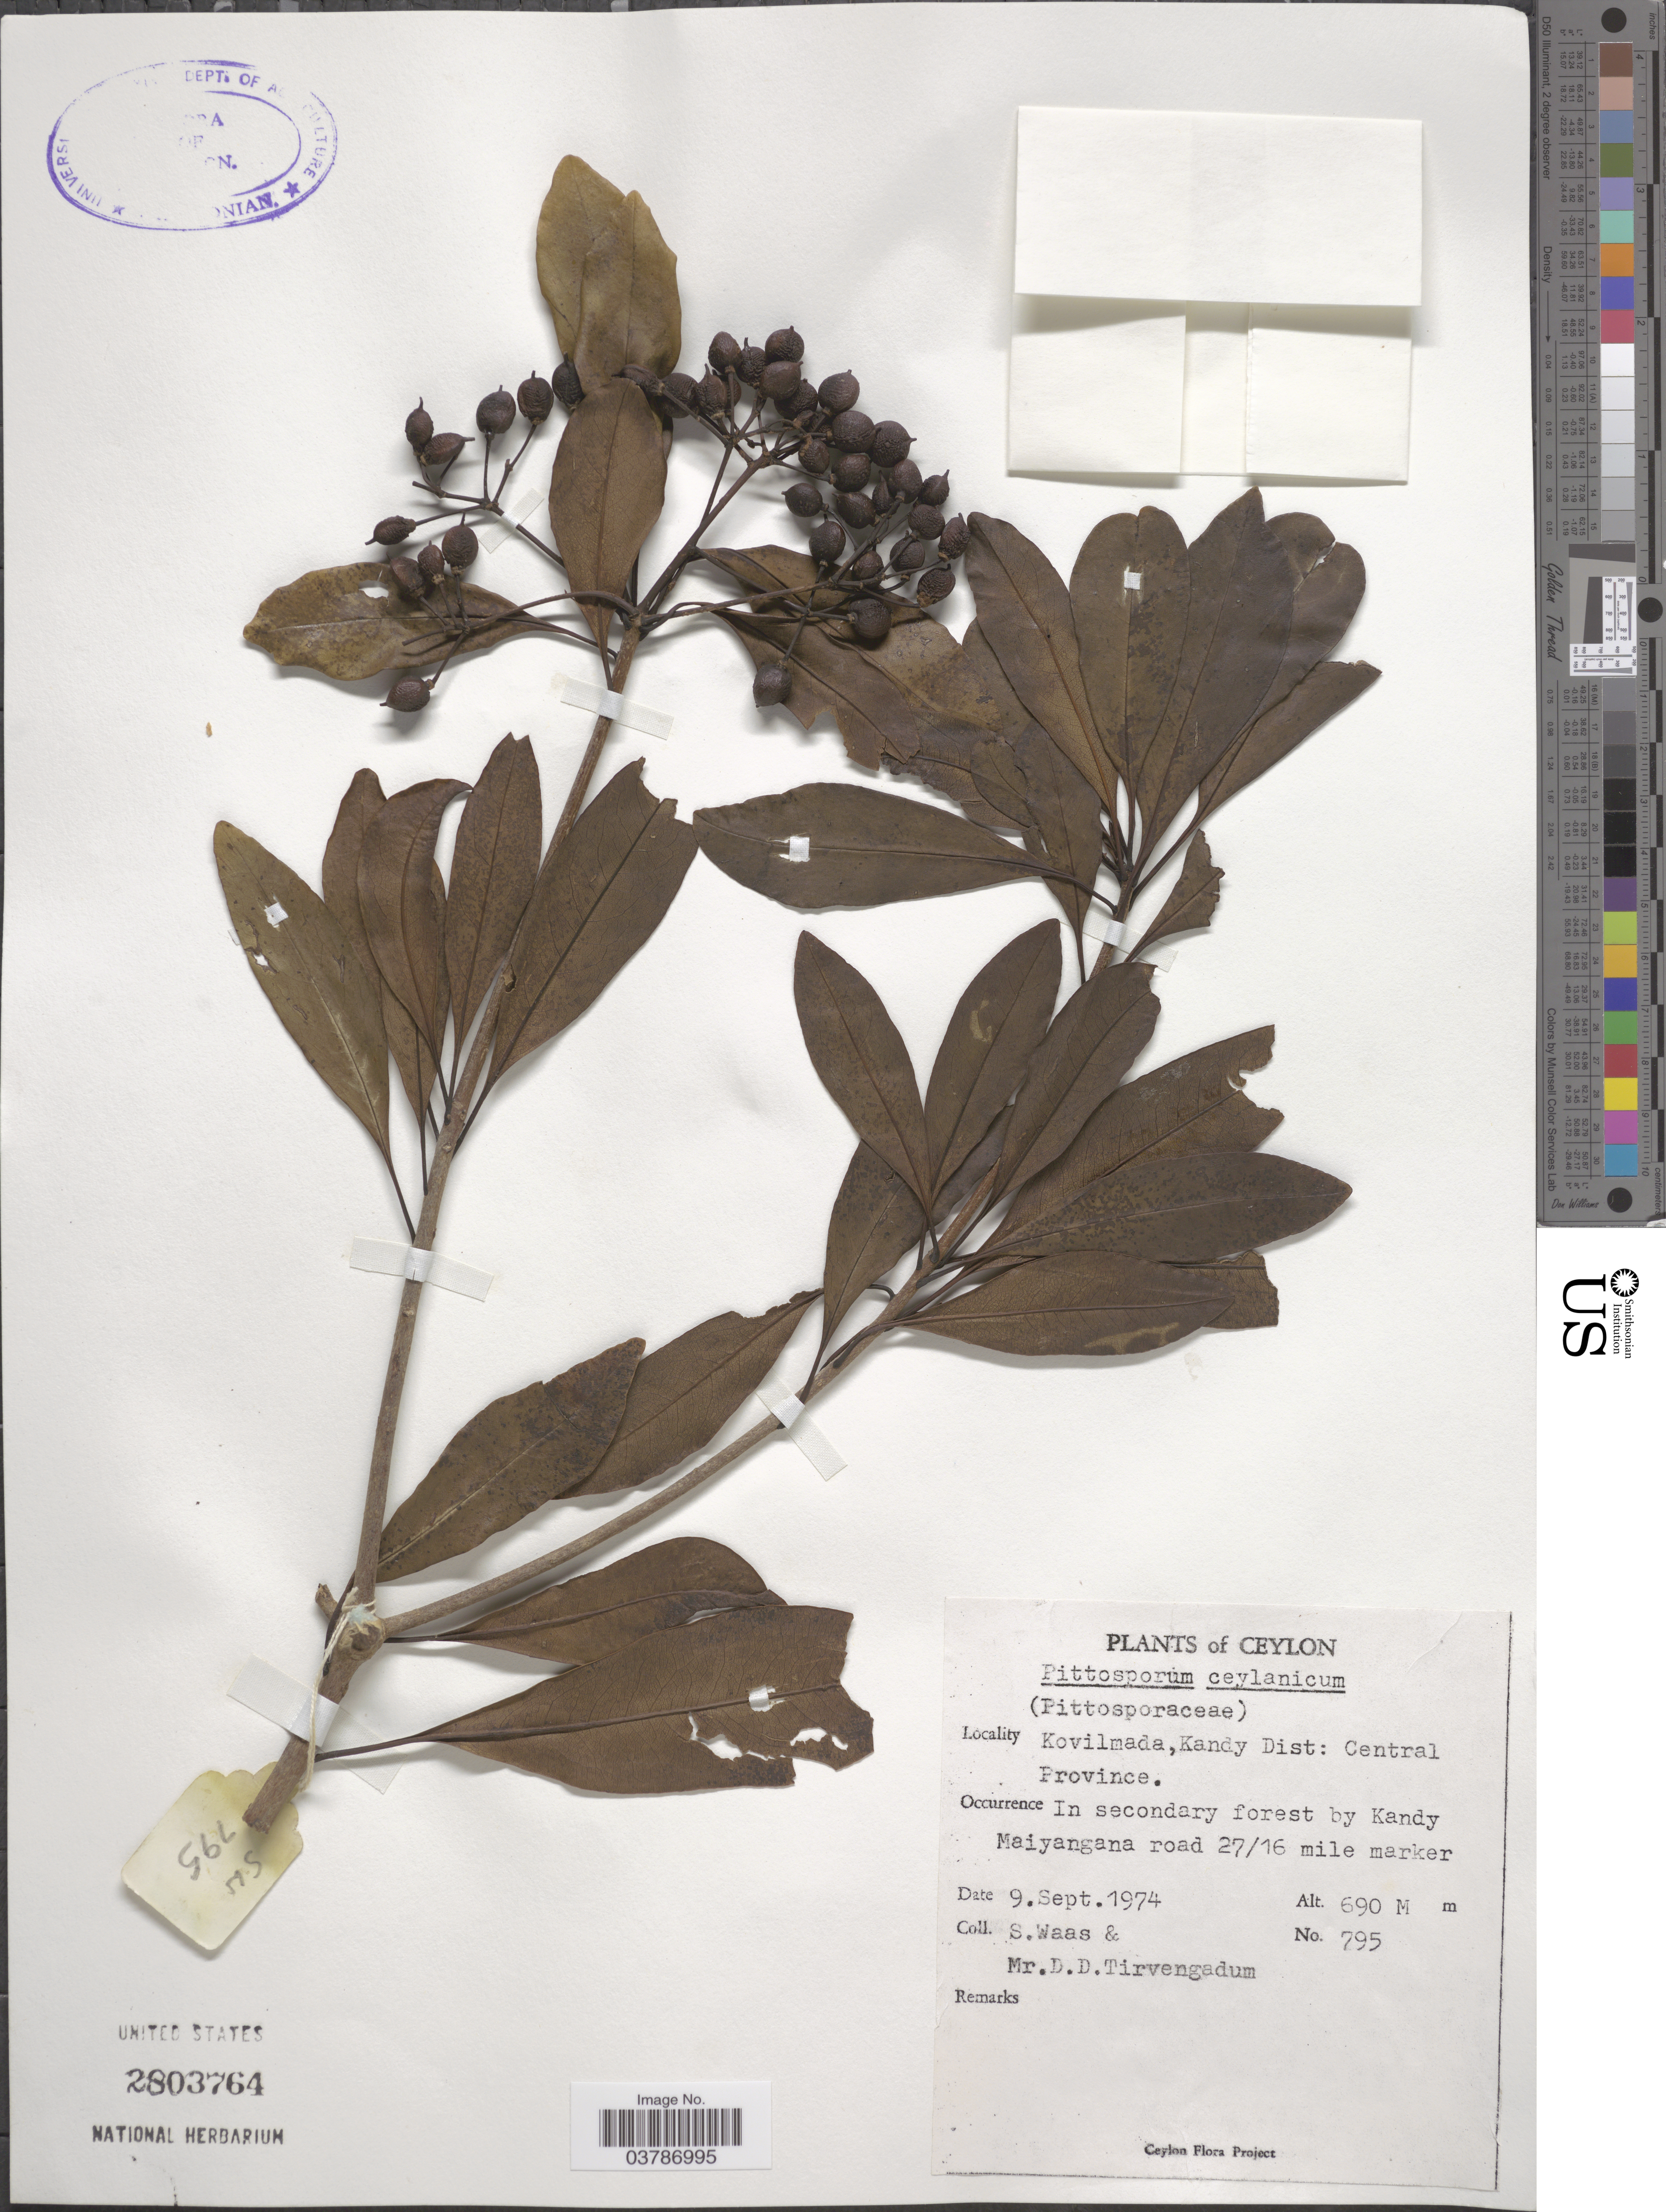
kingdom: Plantae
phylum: Tracheophyta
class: Magnoliopsida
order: Apiales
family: Pittosporaceae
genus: Pittosporum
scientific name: Pittosporum ceylanicum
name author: Wight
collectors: S. Waas & D. Tirvengadum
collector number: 795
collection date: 1974-09-09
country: Sri Lanka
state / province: Central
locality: Ceylon. Kovilmada, Kandy Dist. In secondary forest by Kandy Maiyangana road 27/16 mile marker.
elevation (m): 690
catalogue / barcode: US 2803764